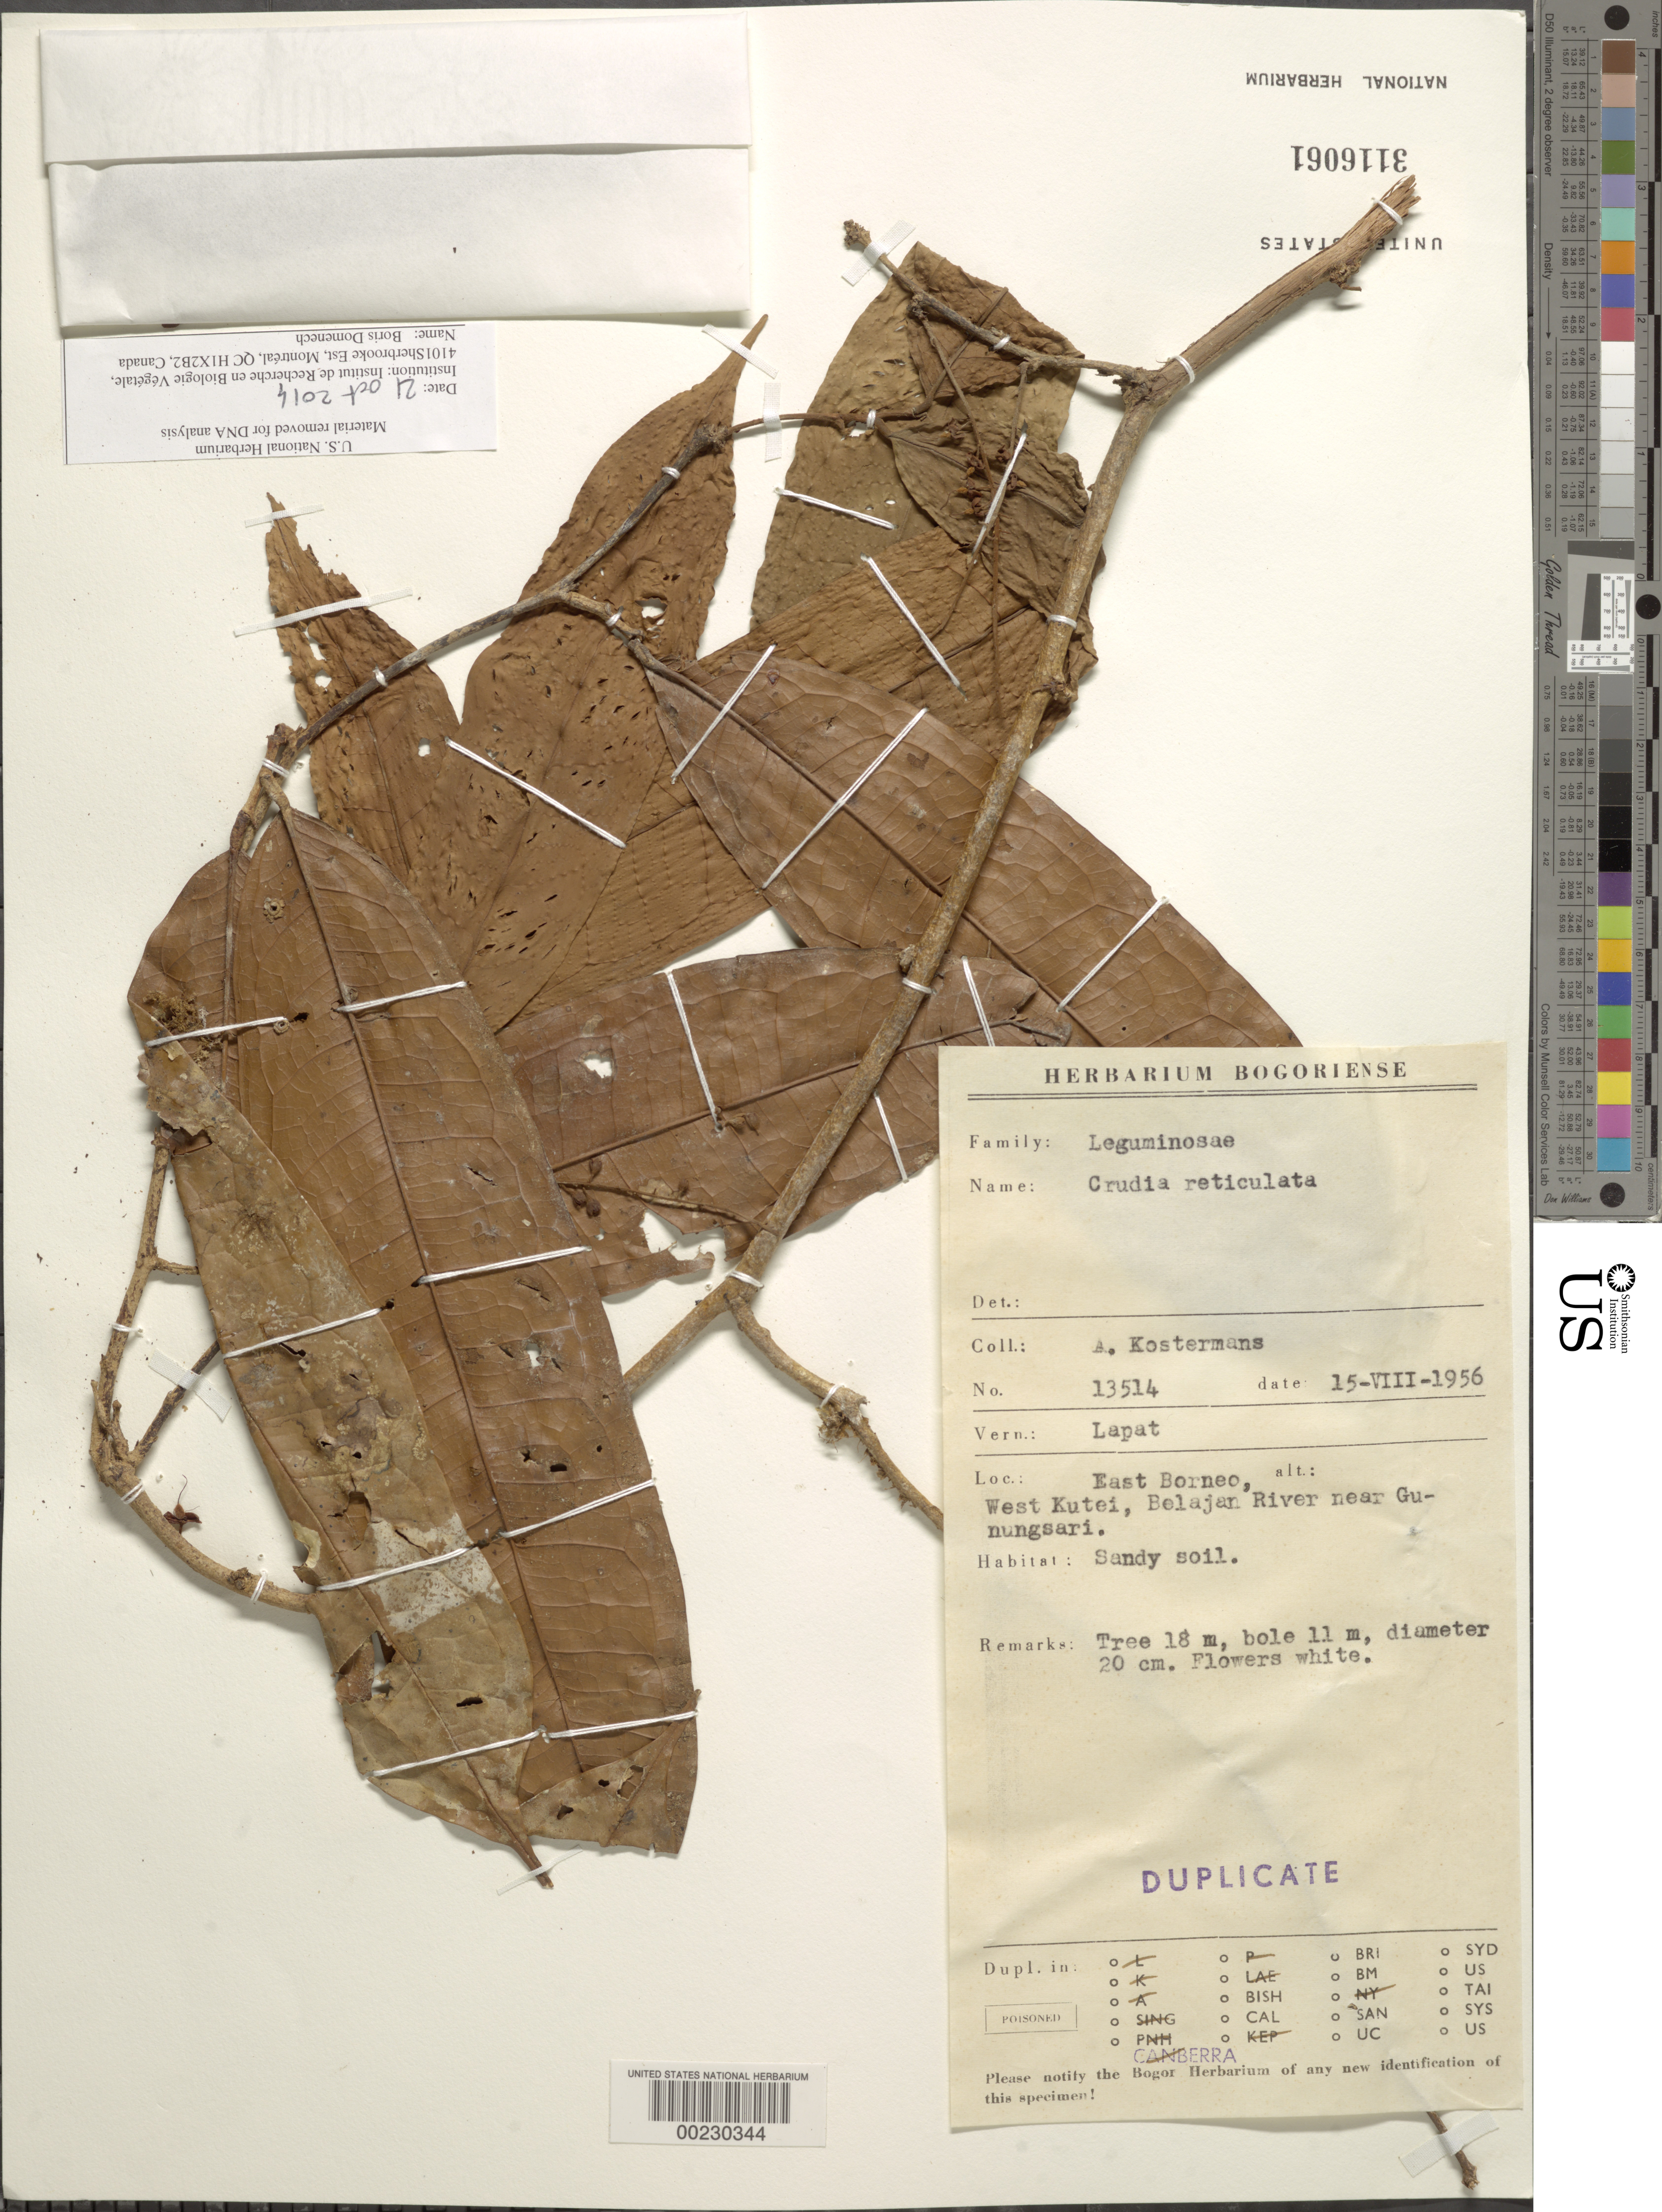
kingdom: Plantae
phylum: Tracheophyta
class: Magnoliopsida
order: Fabales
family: Fabaceae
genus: Crudia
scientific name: Crudia reticulata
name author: Merr.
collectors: A. J. G. Kostermans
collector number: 13514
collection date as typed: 15 Aug 1956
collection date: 1956-08-15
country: Indonesia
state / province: Kalimantan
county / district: Kalimantan Timur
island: Borneo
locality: West kutei, belajan river near gunungsari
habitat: Sandy soil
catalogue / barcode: US 3116061